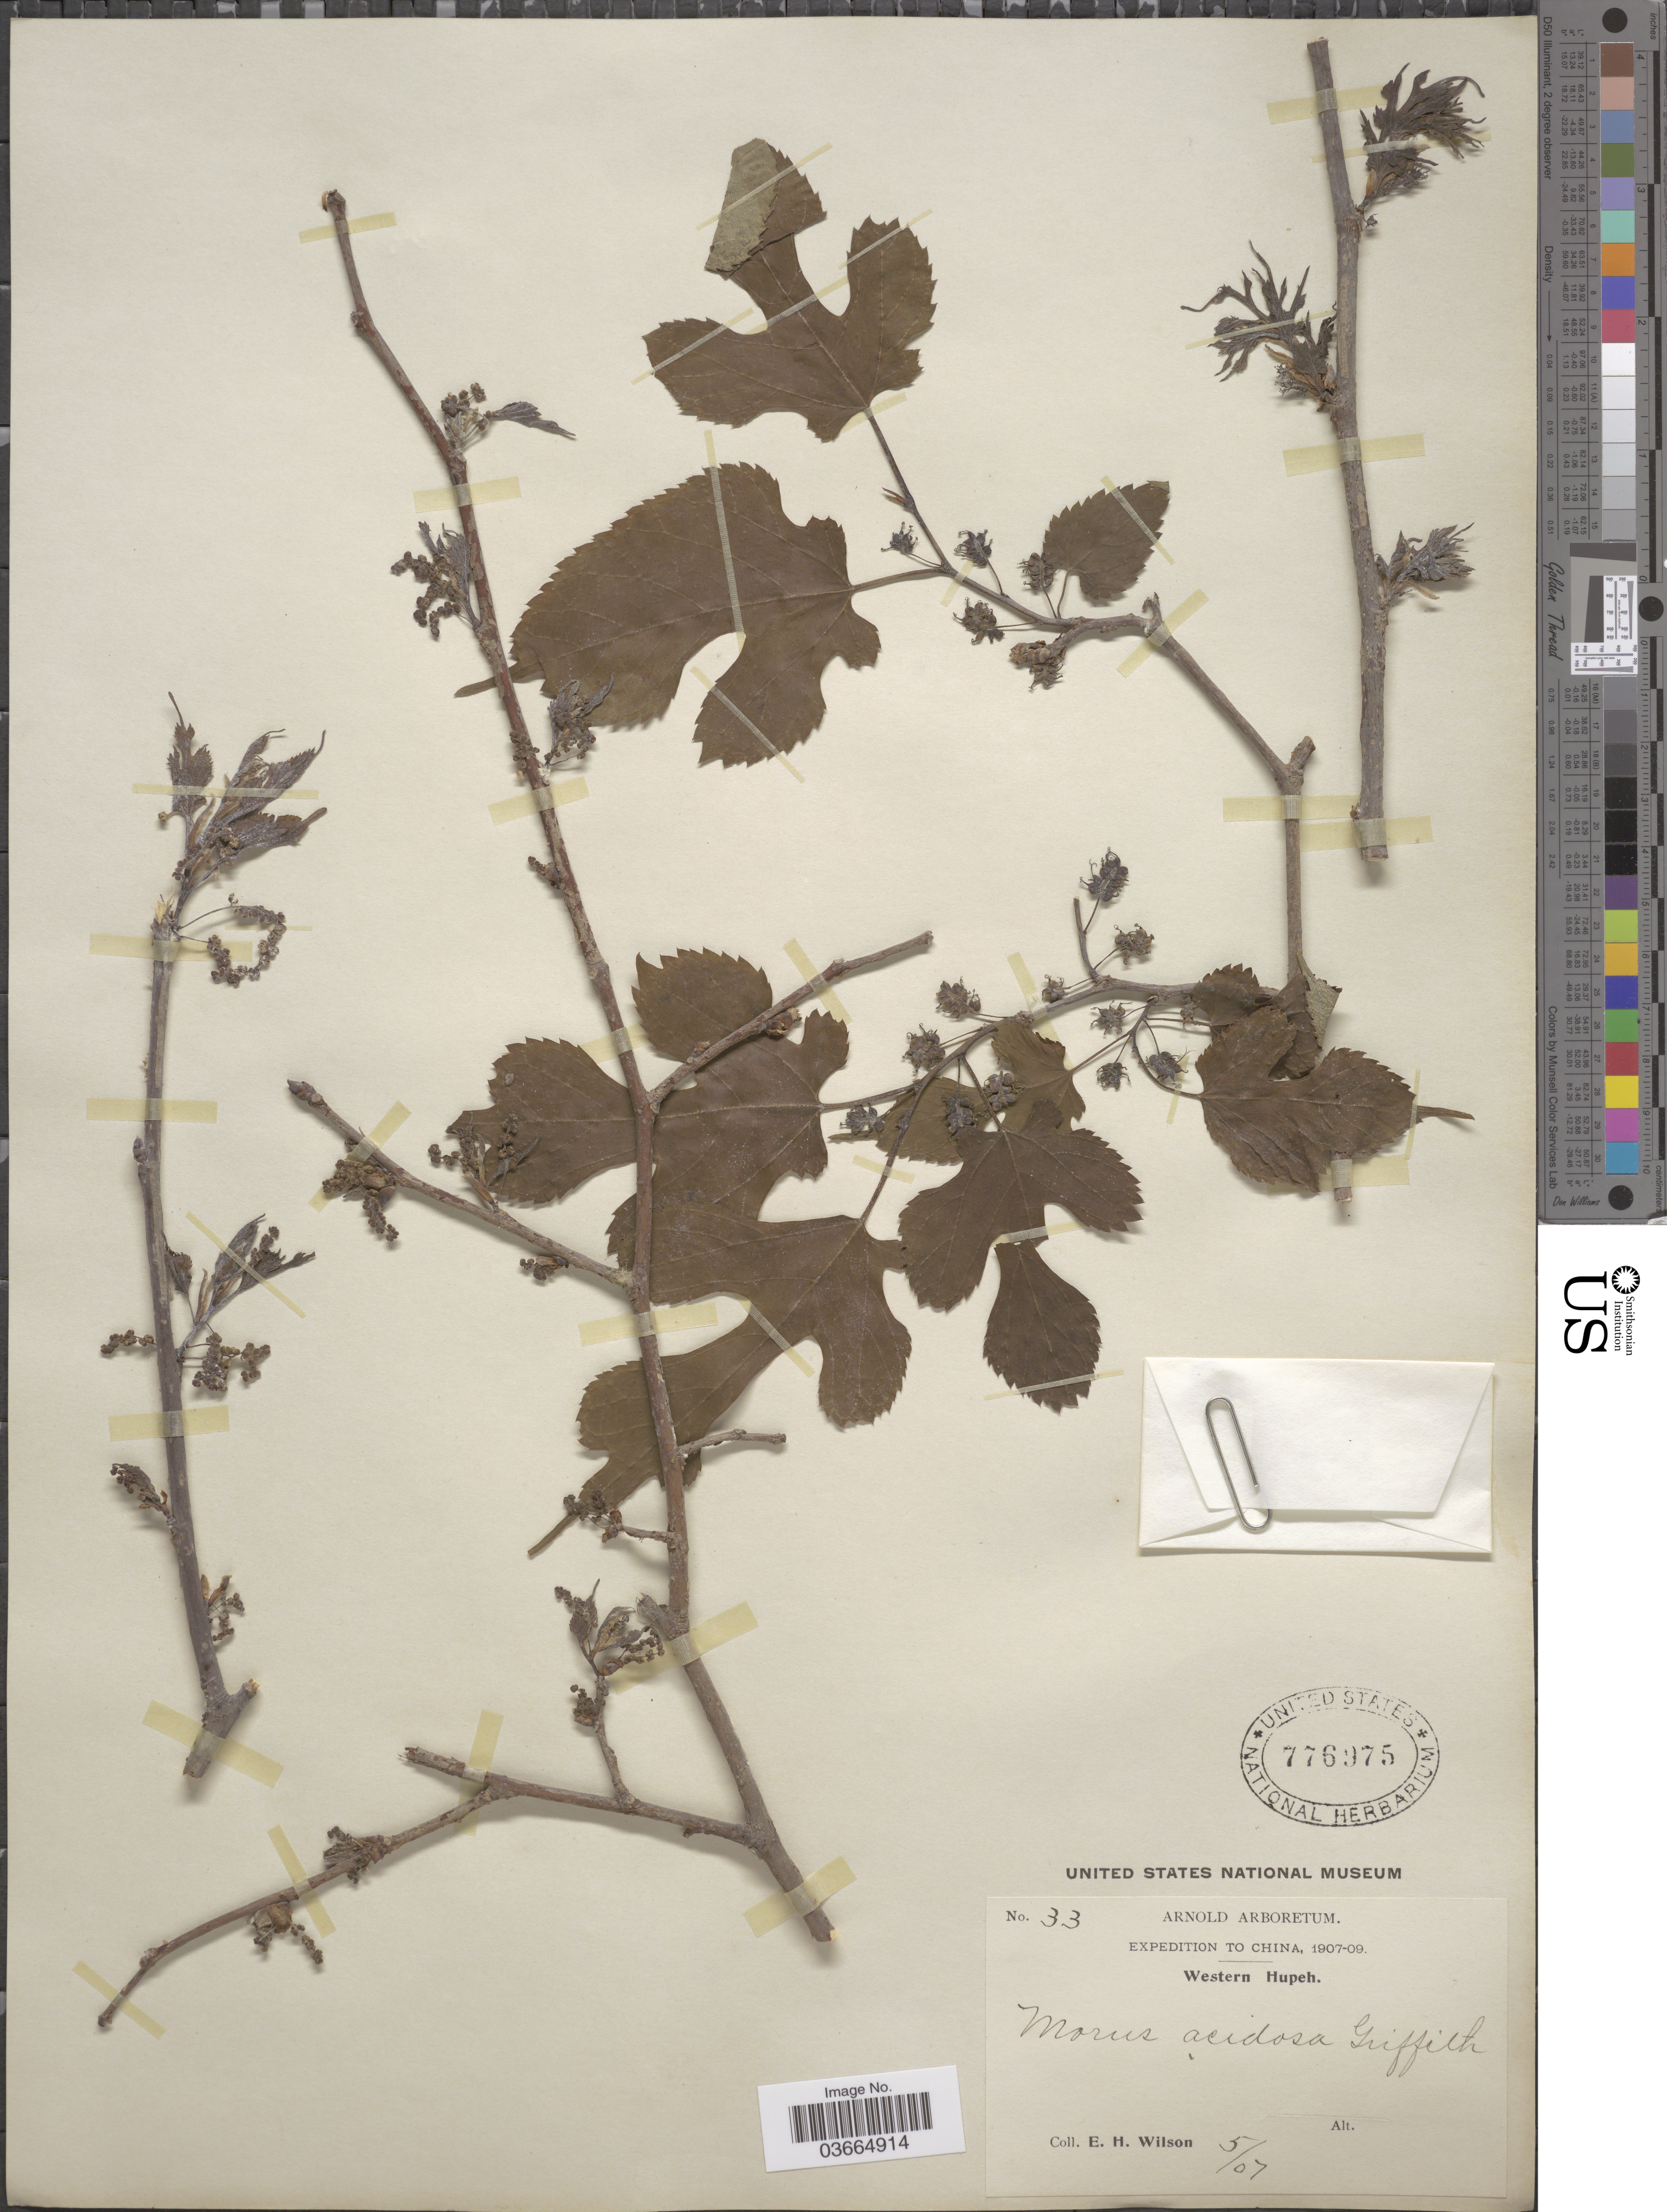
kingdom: Plantae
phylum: Tracheophyta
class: Magnoliopsida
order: Rosales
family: Moraceae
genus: Morus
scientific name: Morus acidosa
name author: Griff.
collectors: E. Wilson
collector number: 33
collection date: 1907-05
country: China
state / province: Hubei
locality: Western Hupeh.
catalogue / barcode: US 776975